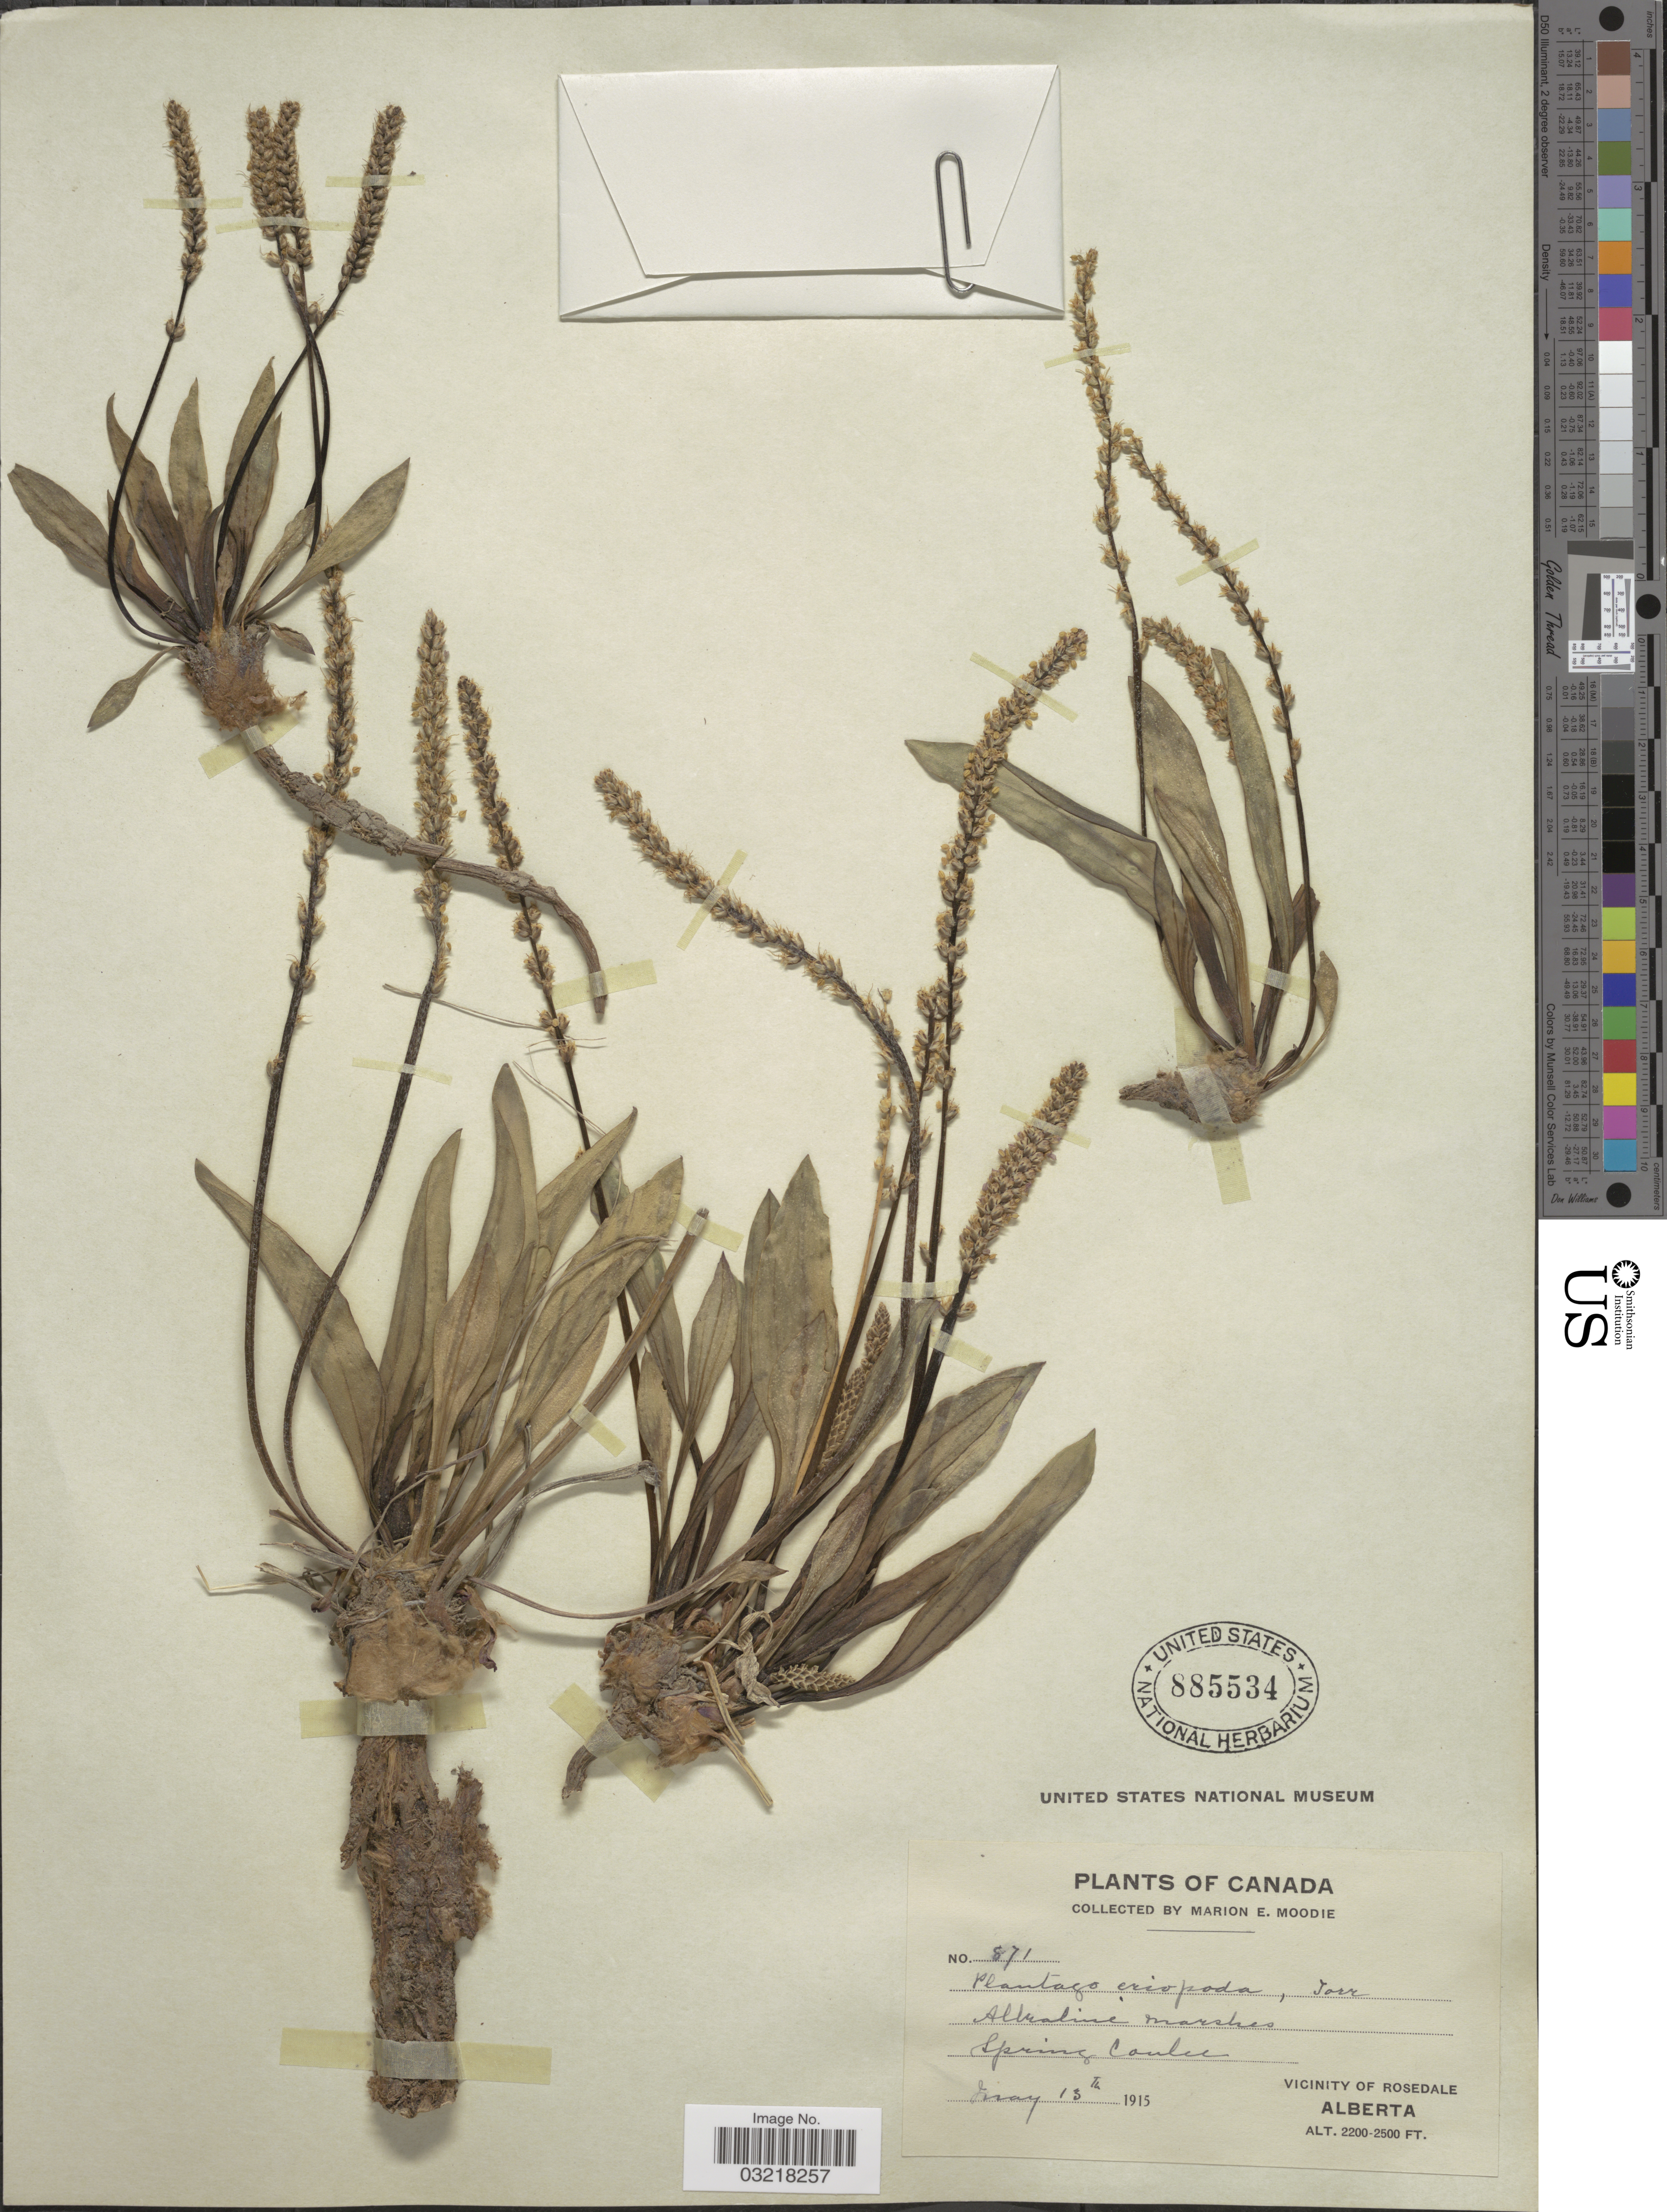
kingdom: Plantae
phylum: Tracheophyta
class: Magnoliopsida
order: Lamiales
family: Plantaginaceae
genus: Plantago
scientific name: Plantago eriopoda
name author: Torr.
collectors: M. E. Moodie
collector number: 871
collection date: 1915-05-13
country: Canada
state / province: Alberta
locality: Vicinity of Rosedale.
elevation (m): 671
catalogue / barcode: US 885534